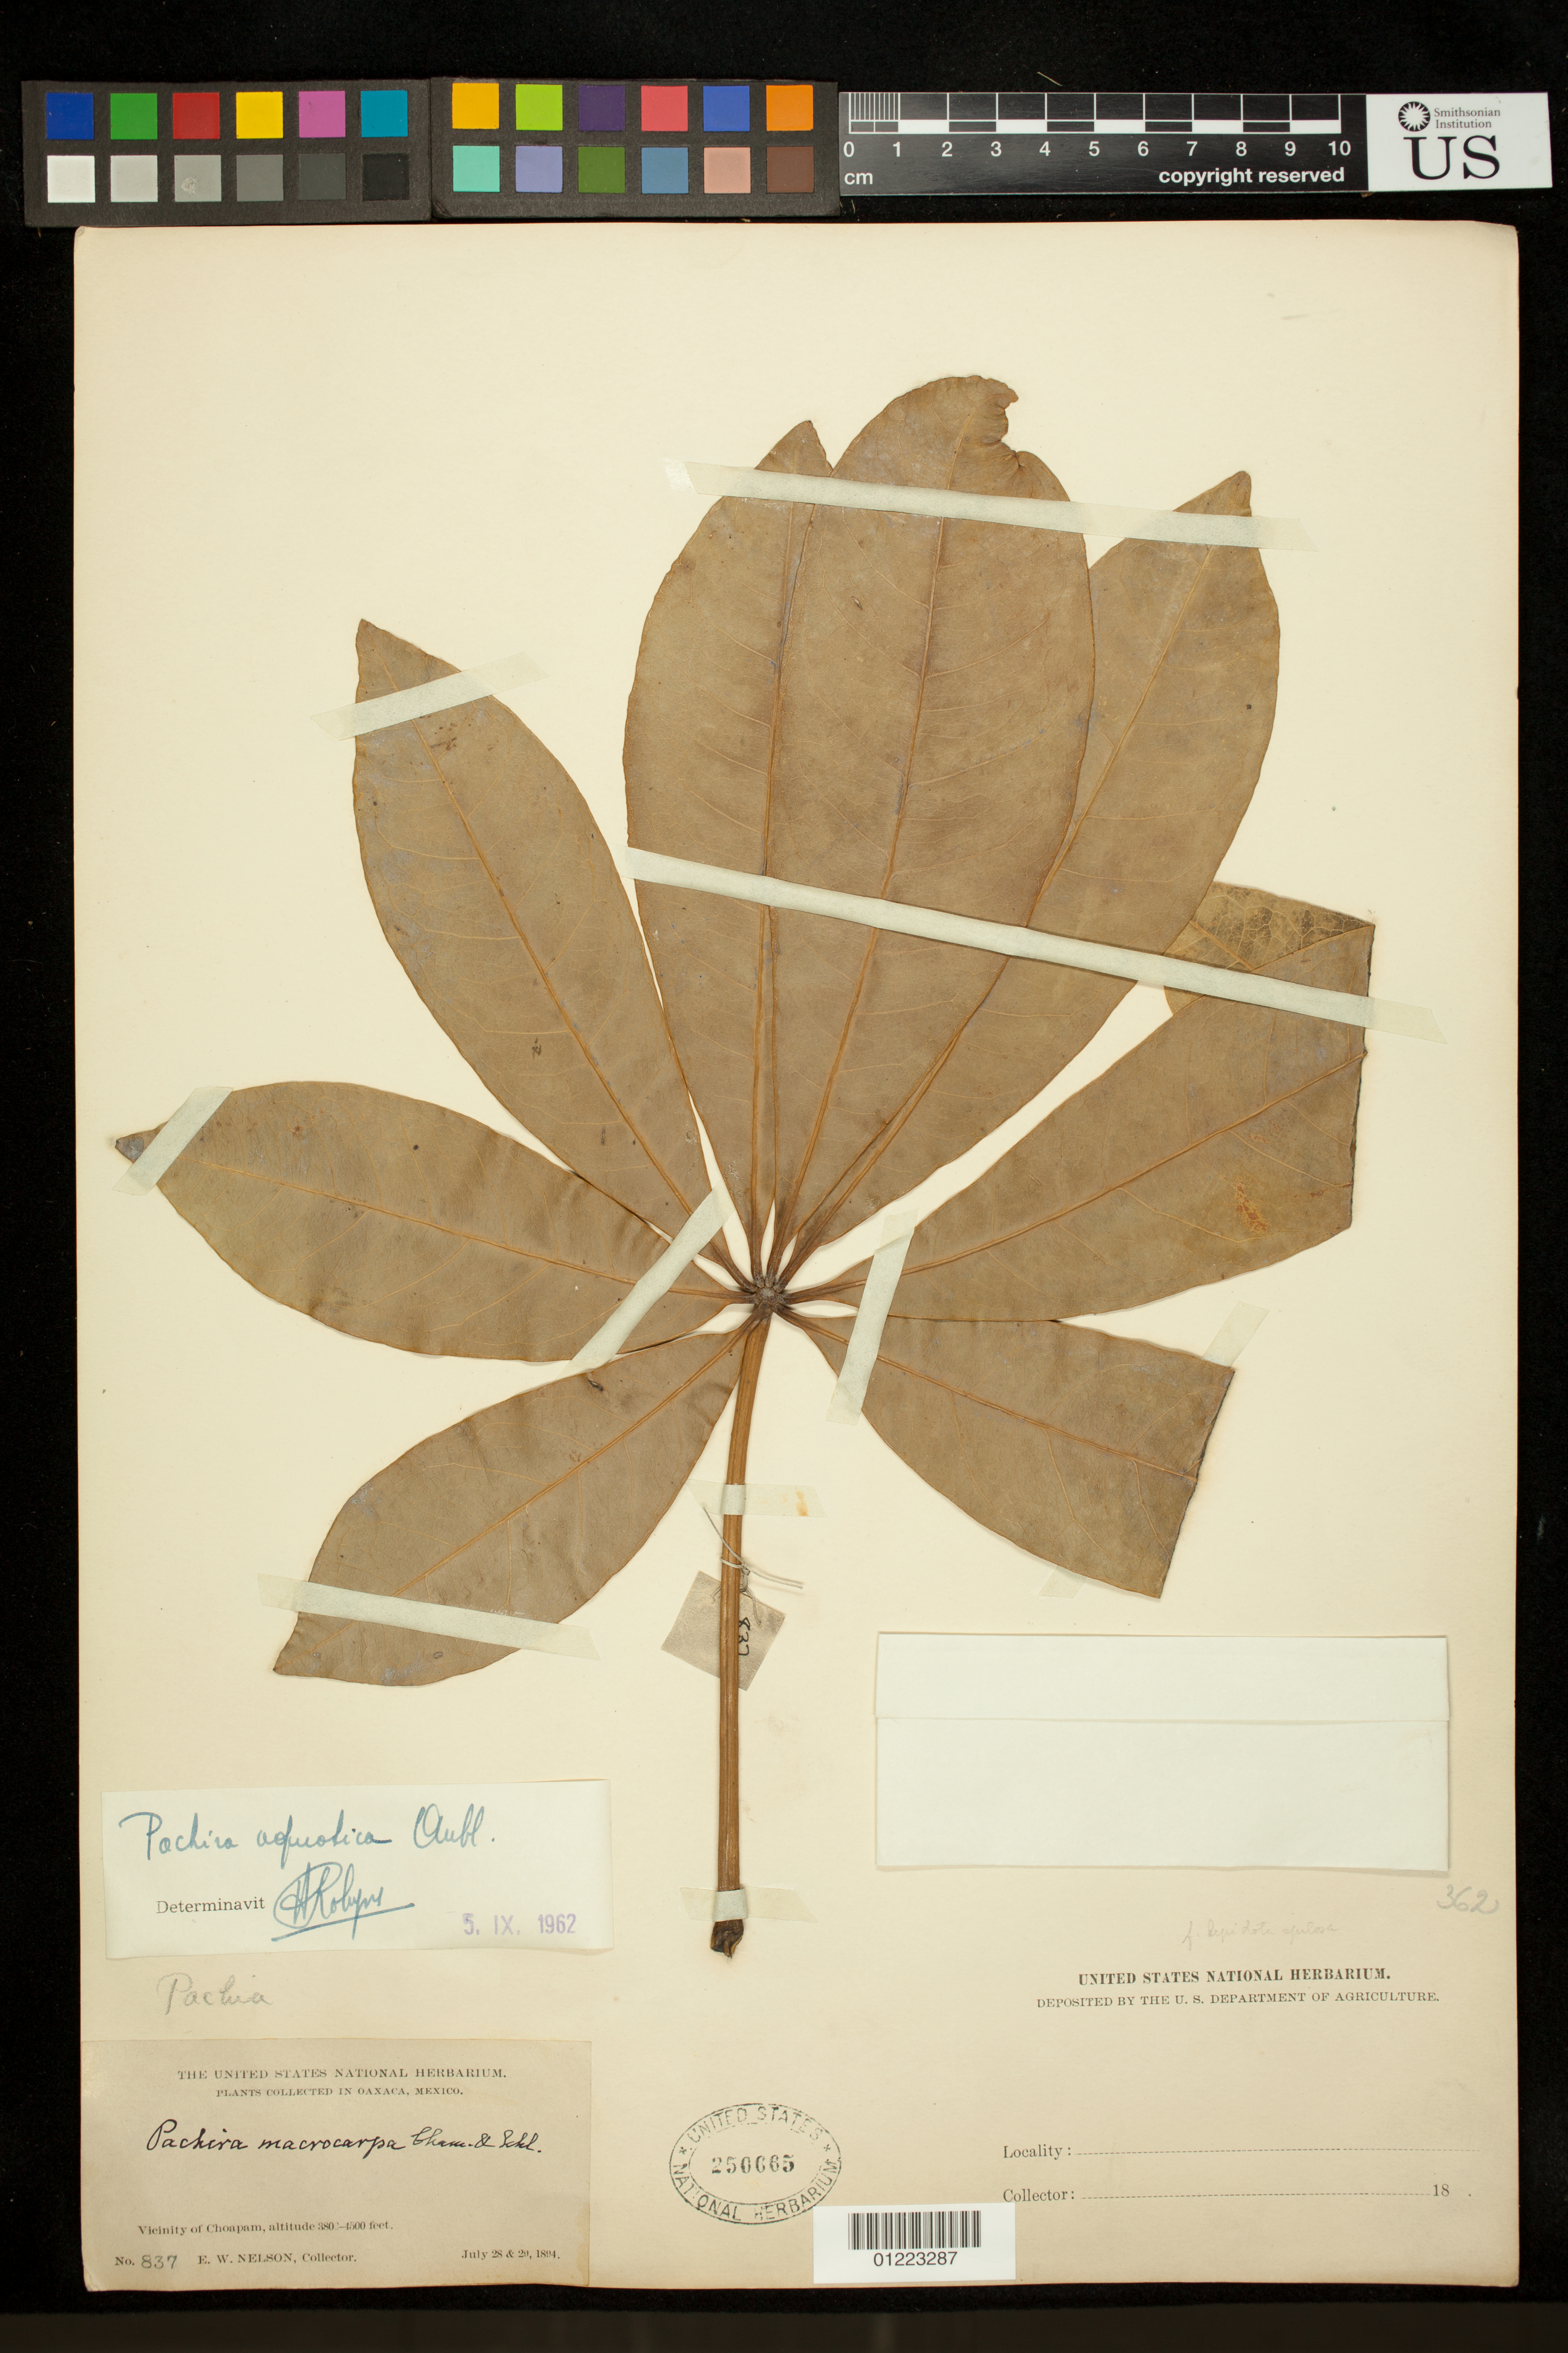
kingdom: Plantae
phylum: Tracheophyta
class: Magnoliopsida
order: Malvales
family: Malvaceae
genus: Pachira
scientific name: Pachira aquatica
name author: Aubl.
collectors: E. W. Nelson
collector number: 837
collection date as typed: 1894-07-28 to 1894-07-29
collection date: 1894-07-28/1894-07-29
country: Mexico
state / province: Oaxaca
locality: Vicinity of Choapam.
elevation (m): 116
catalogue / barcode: US 250665